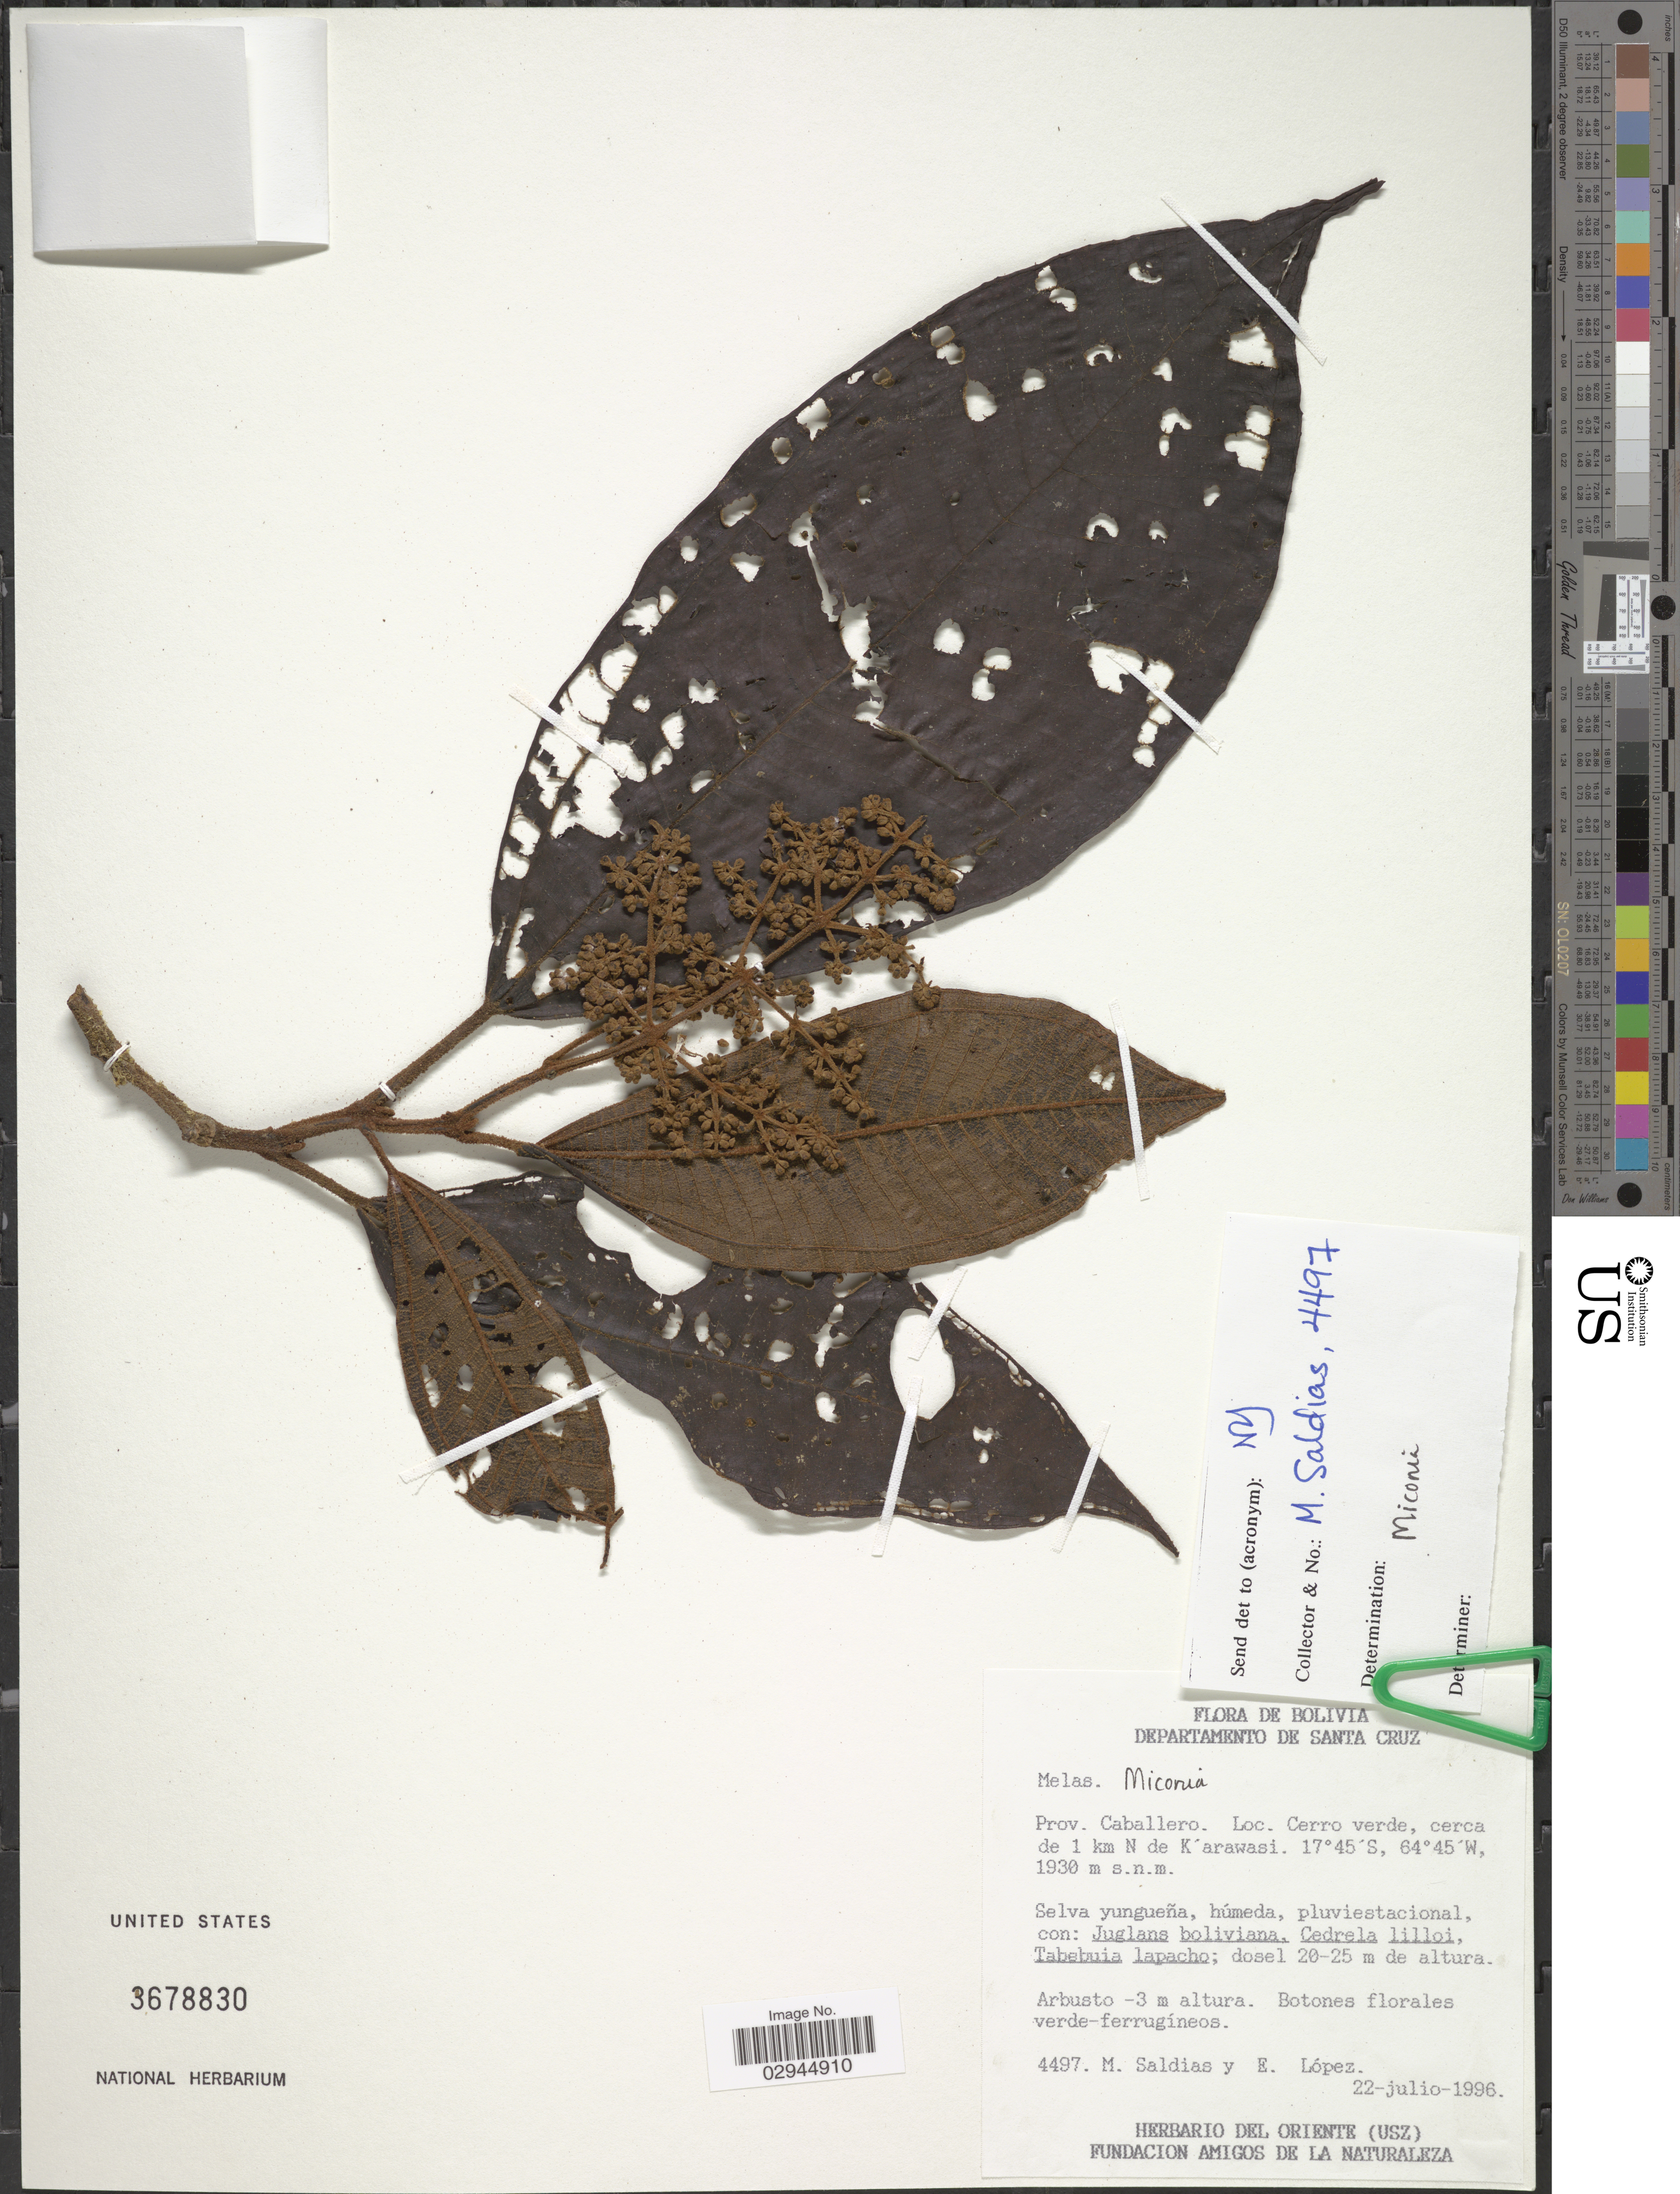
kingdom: Plantae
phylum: Tracheophyta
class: Magnoliopsida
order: Myrtales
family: Melastomataceae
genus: Miconia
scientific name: Miconia sp.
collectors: M. Saldias & E. López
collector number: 4497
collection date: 1996-07-22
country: Bolivia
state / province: Santa Cruz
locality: Departamento de Santa Cruz. Prov. Caballero. Cerro verde, cerca de 1 km N de K' arawasi.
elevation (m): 1930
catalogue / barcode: US 3678830